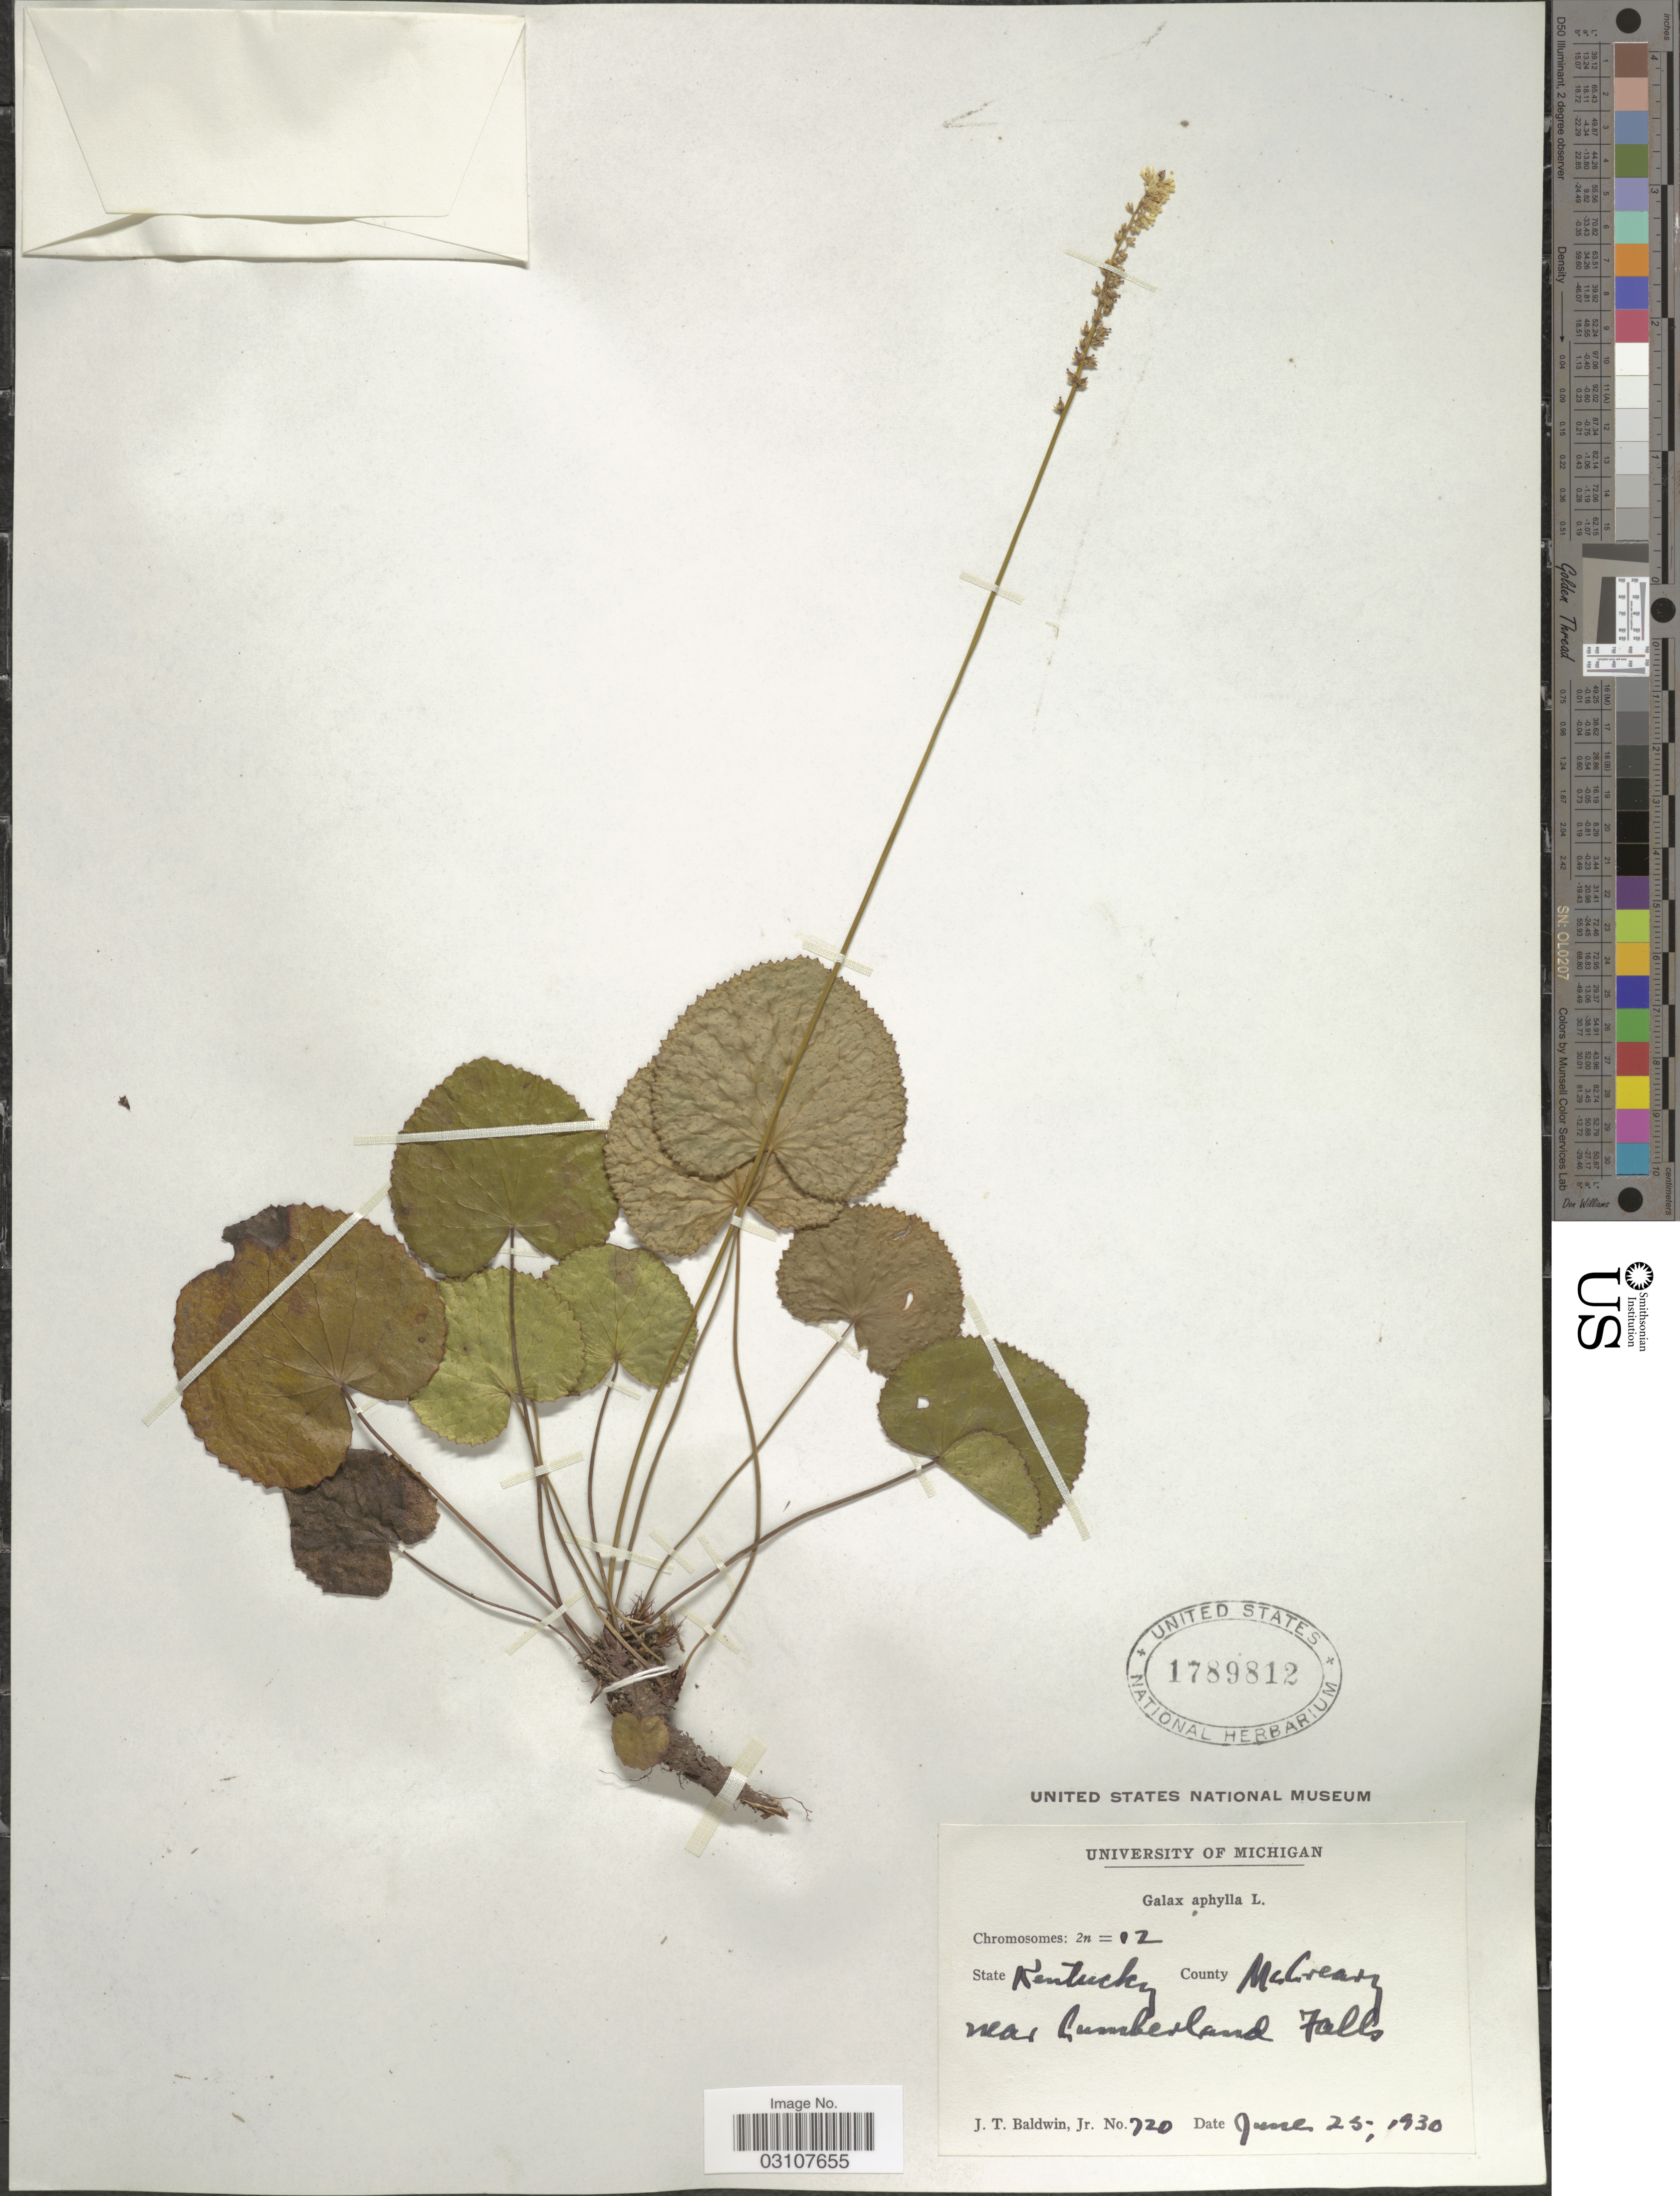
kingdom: Plantae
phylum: Tracheophyta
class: Magnoliopsida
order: Ericales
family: Diapensiaceae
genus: Galax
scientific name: Galax urceolata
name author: (Poir.) Brummitt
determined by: Gaynor, Michelle L., (FLAS), University of Florida (UNITED STATES)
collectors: J. T. Baldwin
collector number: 720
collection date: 1930-06-25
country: United States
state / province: Kentucky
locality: County McCreary near Cumberland Falls.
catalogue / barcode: US 1789812